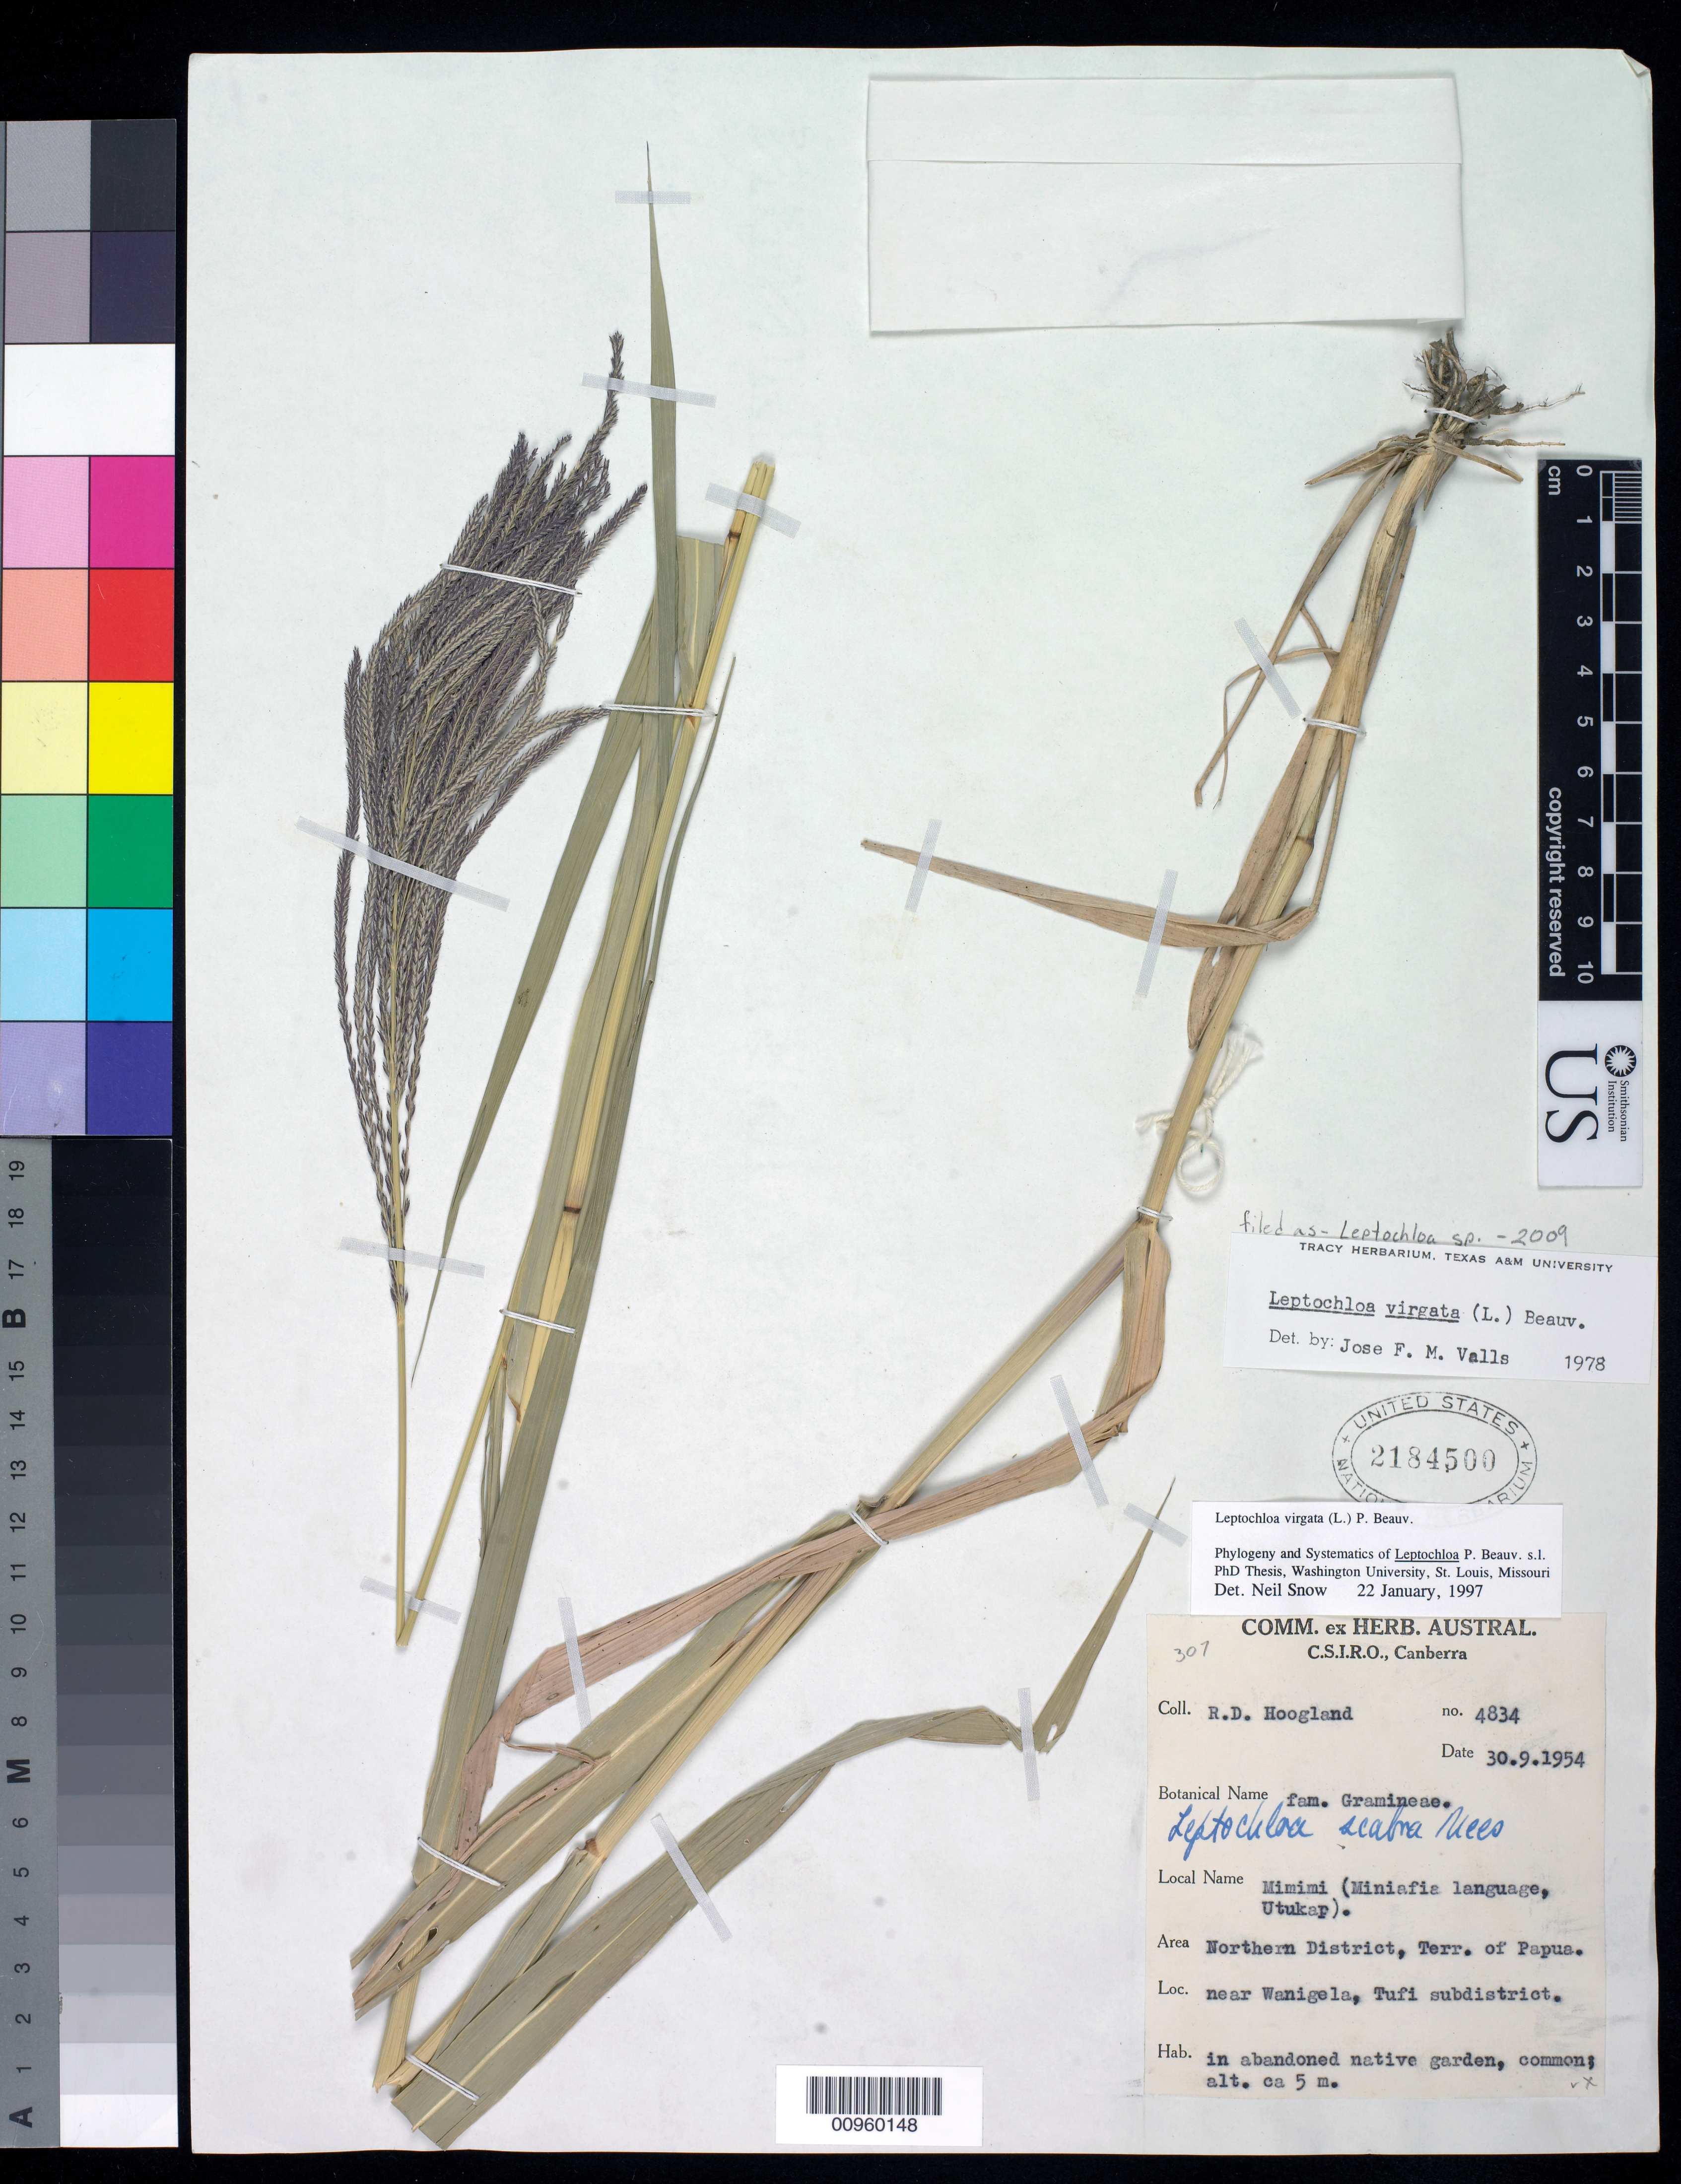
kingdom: Plantae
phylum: Tracheophyta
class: Liliopsida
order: Poales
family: Poaceae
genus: Leptochloa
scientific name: Leptochloa sp.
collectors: R. D. Hoogland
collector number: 4834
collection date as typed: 30 Sep 1954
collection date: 1954-09-30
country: Papua New Guinea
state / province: Northern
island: New Guinea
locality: Northern district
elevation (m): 5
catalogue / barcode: US 2184500